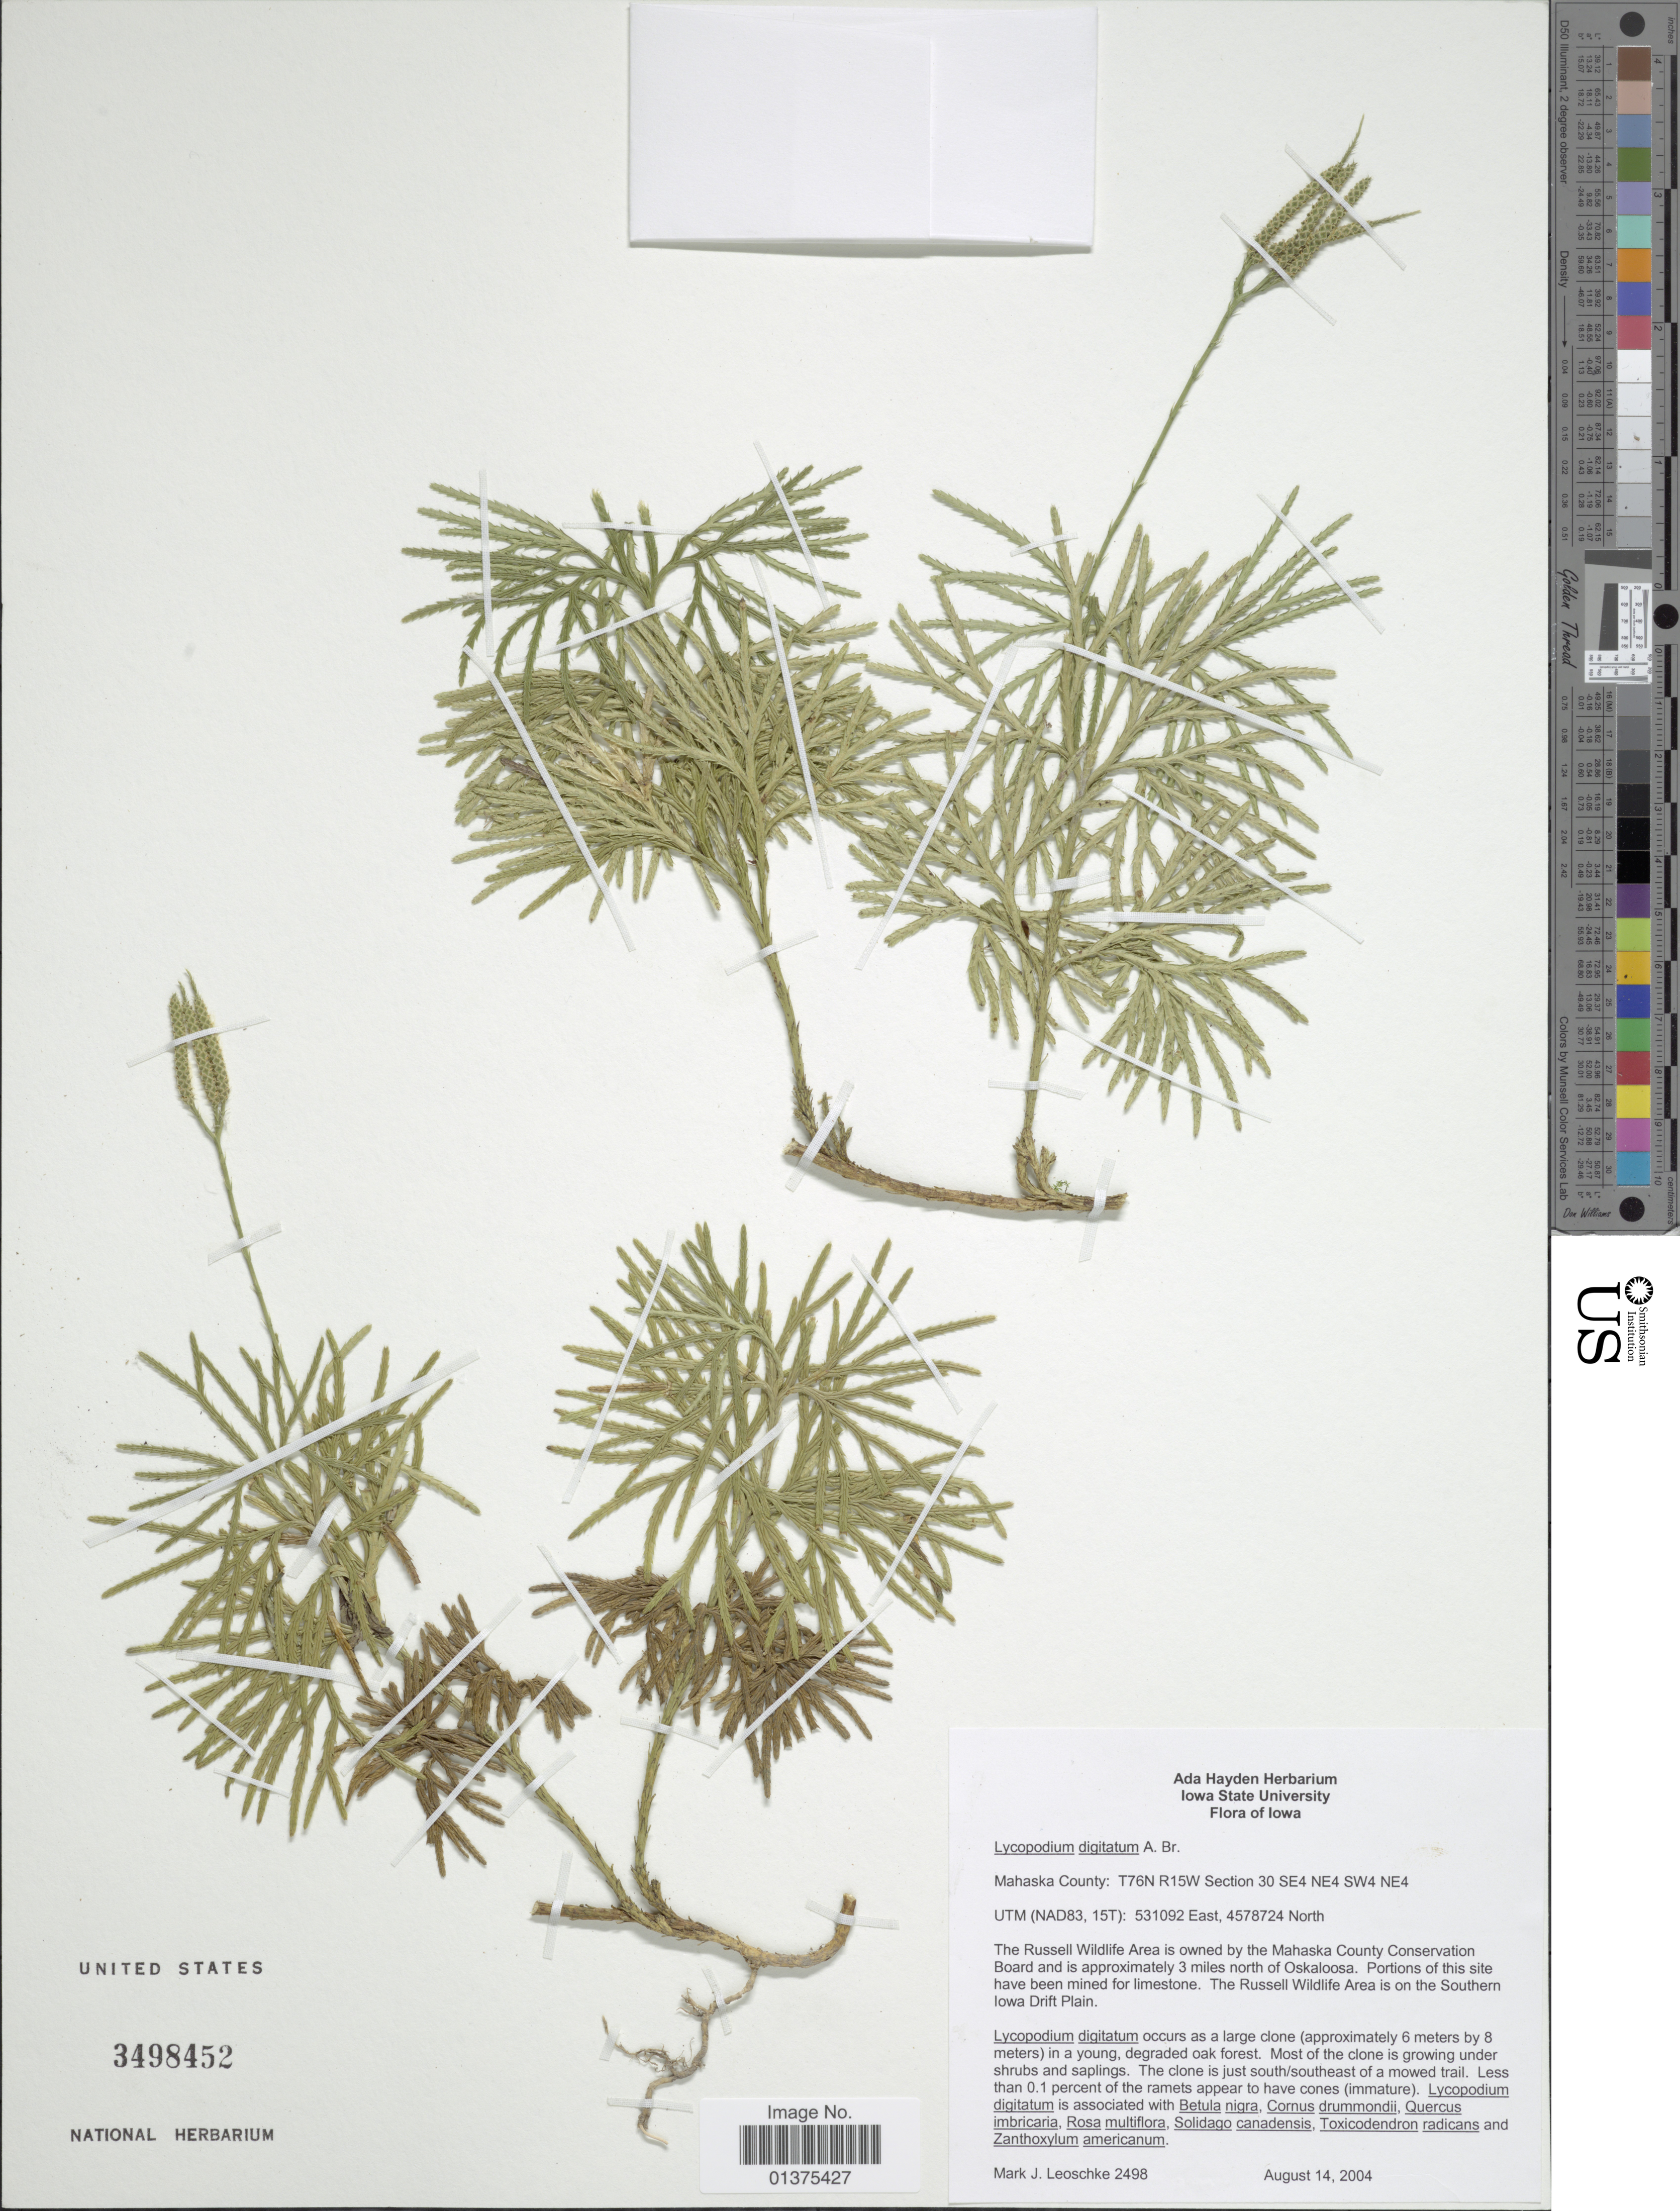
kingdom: Plantae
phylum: Tracheophyta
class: Lycopodiopsida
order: Lycopodiales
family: Lycopodiaceae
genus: Diphasiastrum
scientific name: Diphasiastrum digitatum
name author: (Dill. ex A. Braun) Holub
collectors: M. J. Leoschke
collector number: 2498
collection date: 2004-08-14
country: United States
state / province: Iowa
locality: Mahaska County: T76N R15W section 30 SE4 NE4 SW4 NE4, UTM (NAD83,15T): 531092East, 4578724 North, The Russell Wildlife Area is owned by the Mahaska County Conservation Board and is approximately 3 miles north of Oskaloosa, the Russell Area is on the Southern Iowa Drift Plain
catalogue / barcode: US 3498452